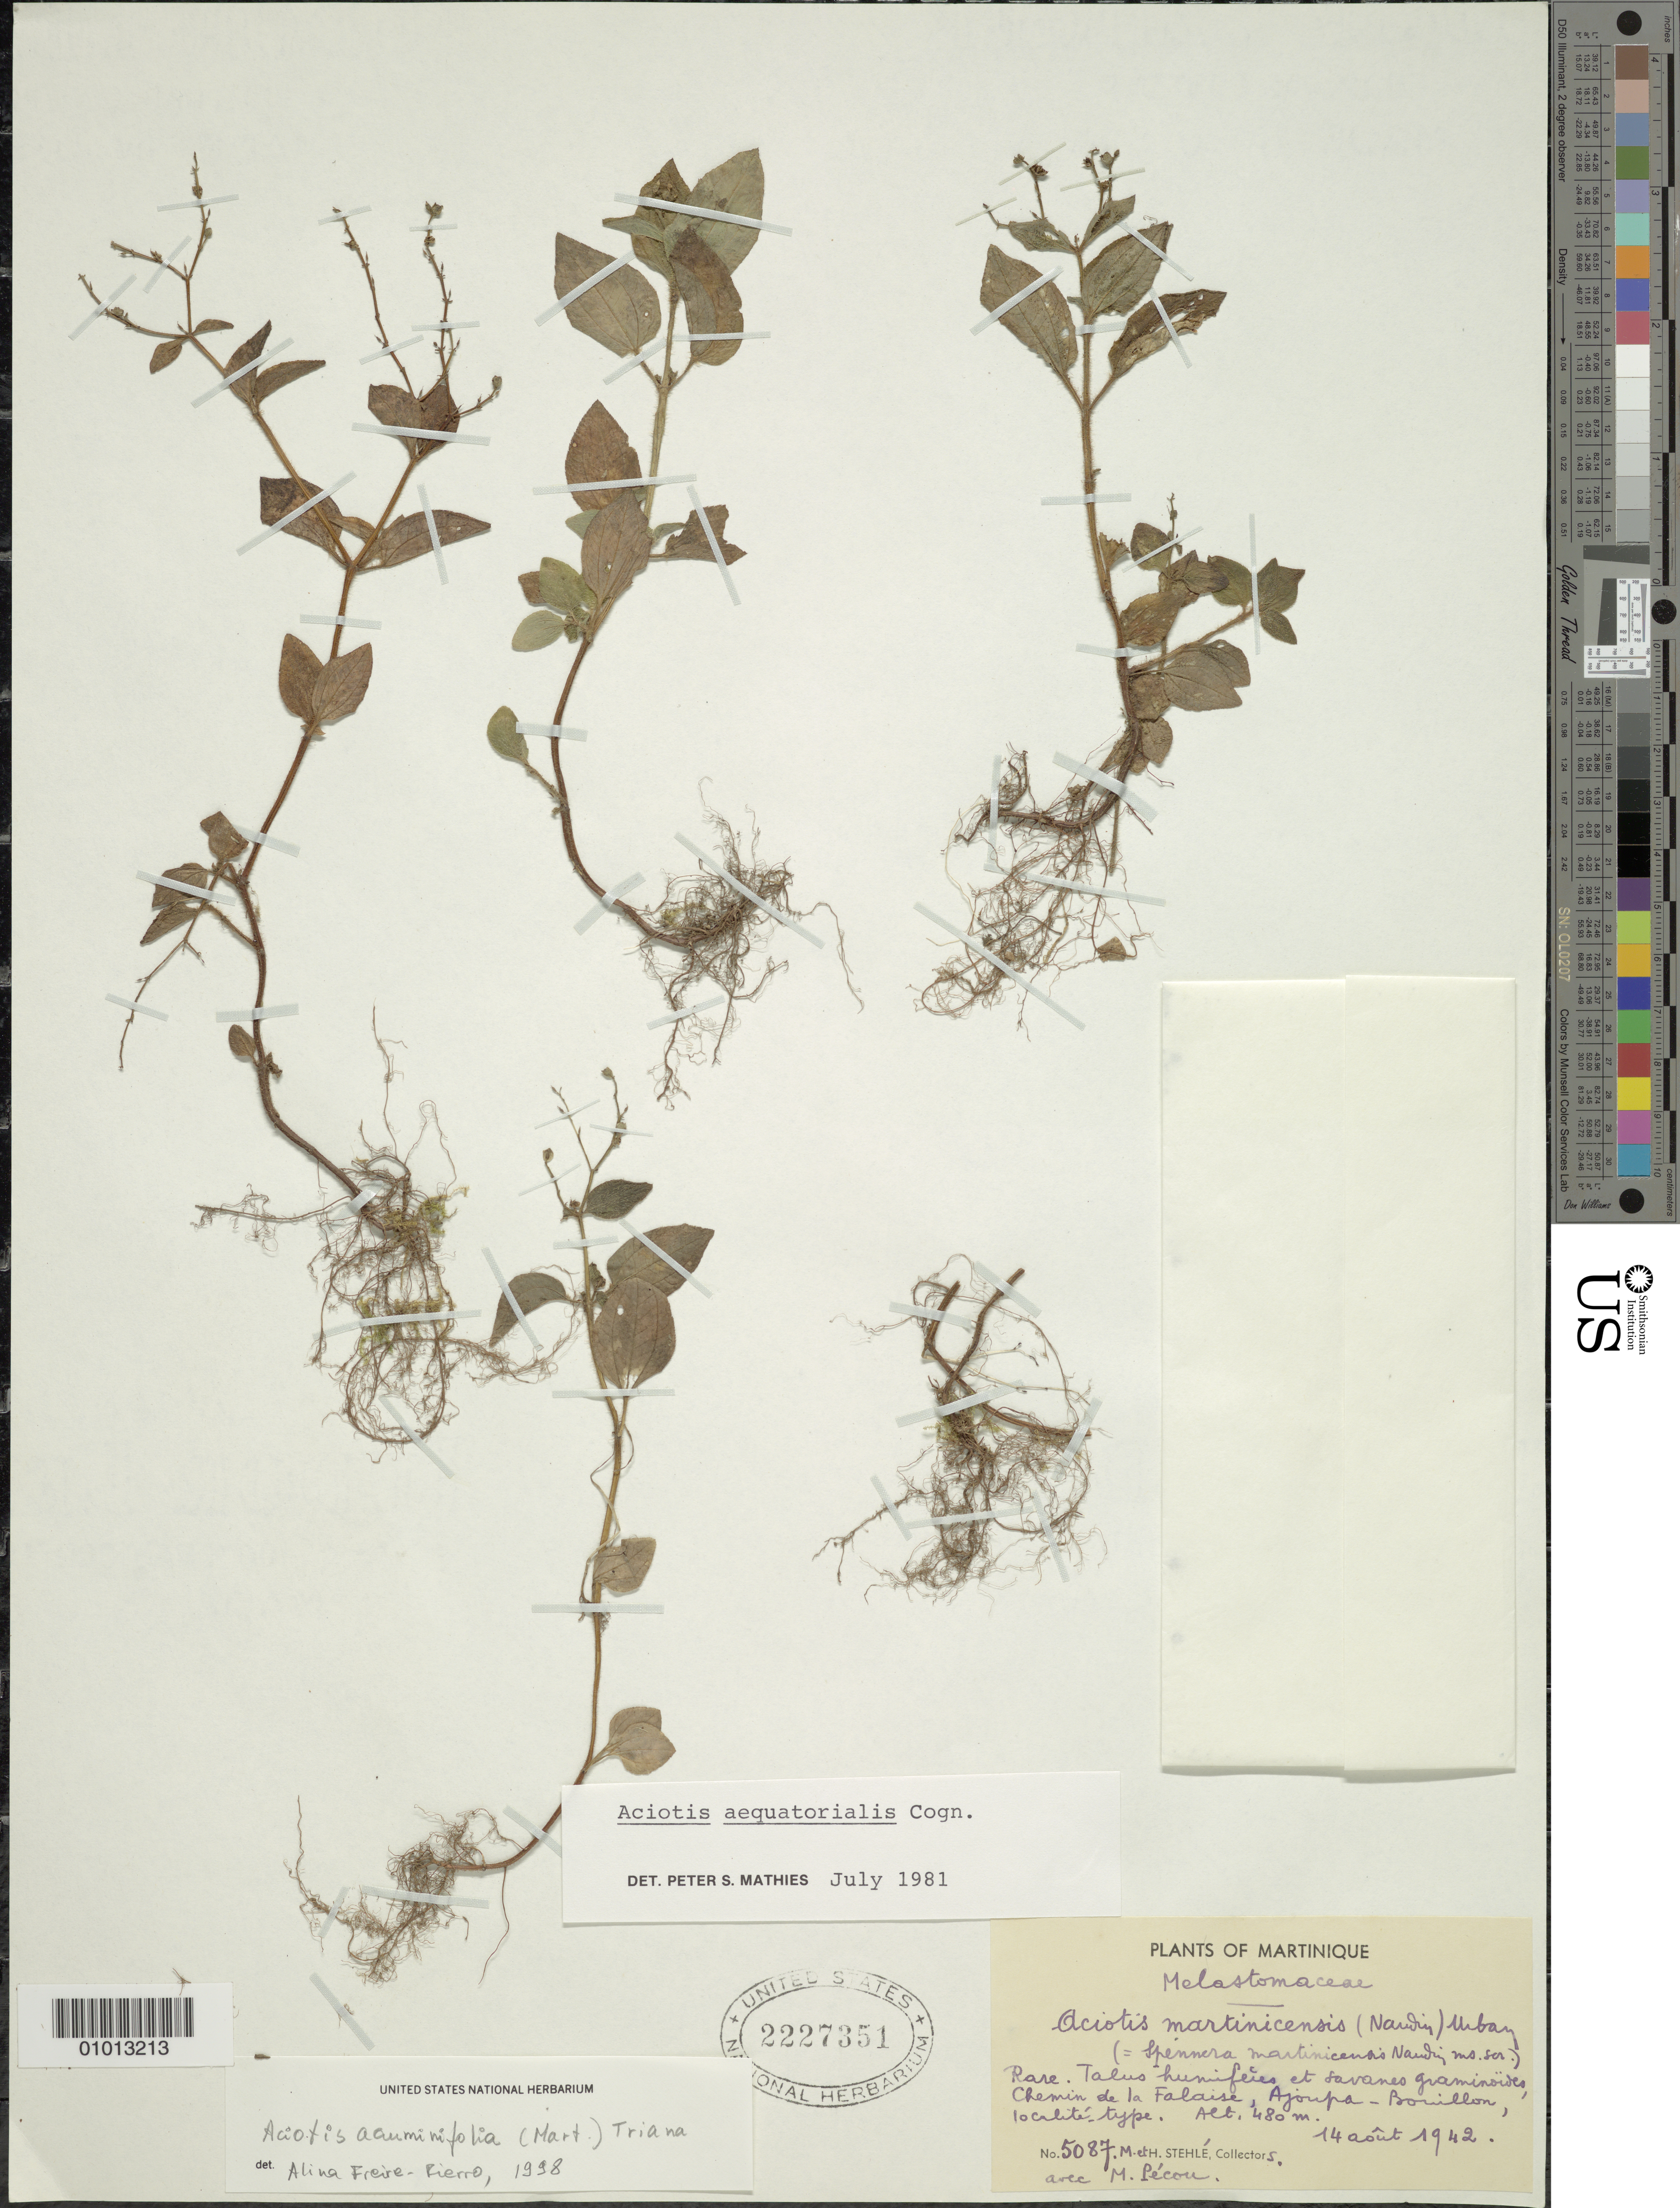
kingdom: Plantae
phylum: Tracheophyta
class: Magnoliopsida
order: Myrtales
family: Melastomataceae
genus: Aciotis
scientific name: Aciotis acuminifolia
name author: (Mart. ex DC.) Triana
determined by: Freire-Fierro, A.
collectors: H. Stehlé & M. Stehlé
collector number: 5087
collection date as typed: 14 Aug 1942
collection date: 1942-08-14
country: Martinique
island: Martinique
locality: Chemin de la Falaise, Ajoupa-Bouillon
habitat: Talus humiféres et savanes graminoïdes, localité type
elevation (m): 480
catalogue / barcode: US 2227351